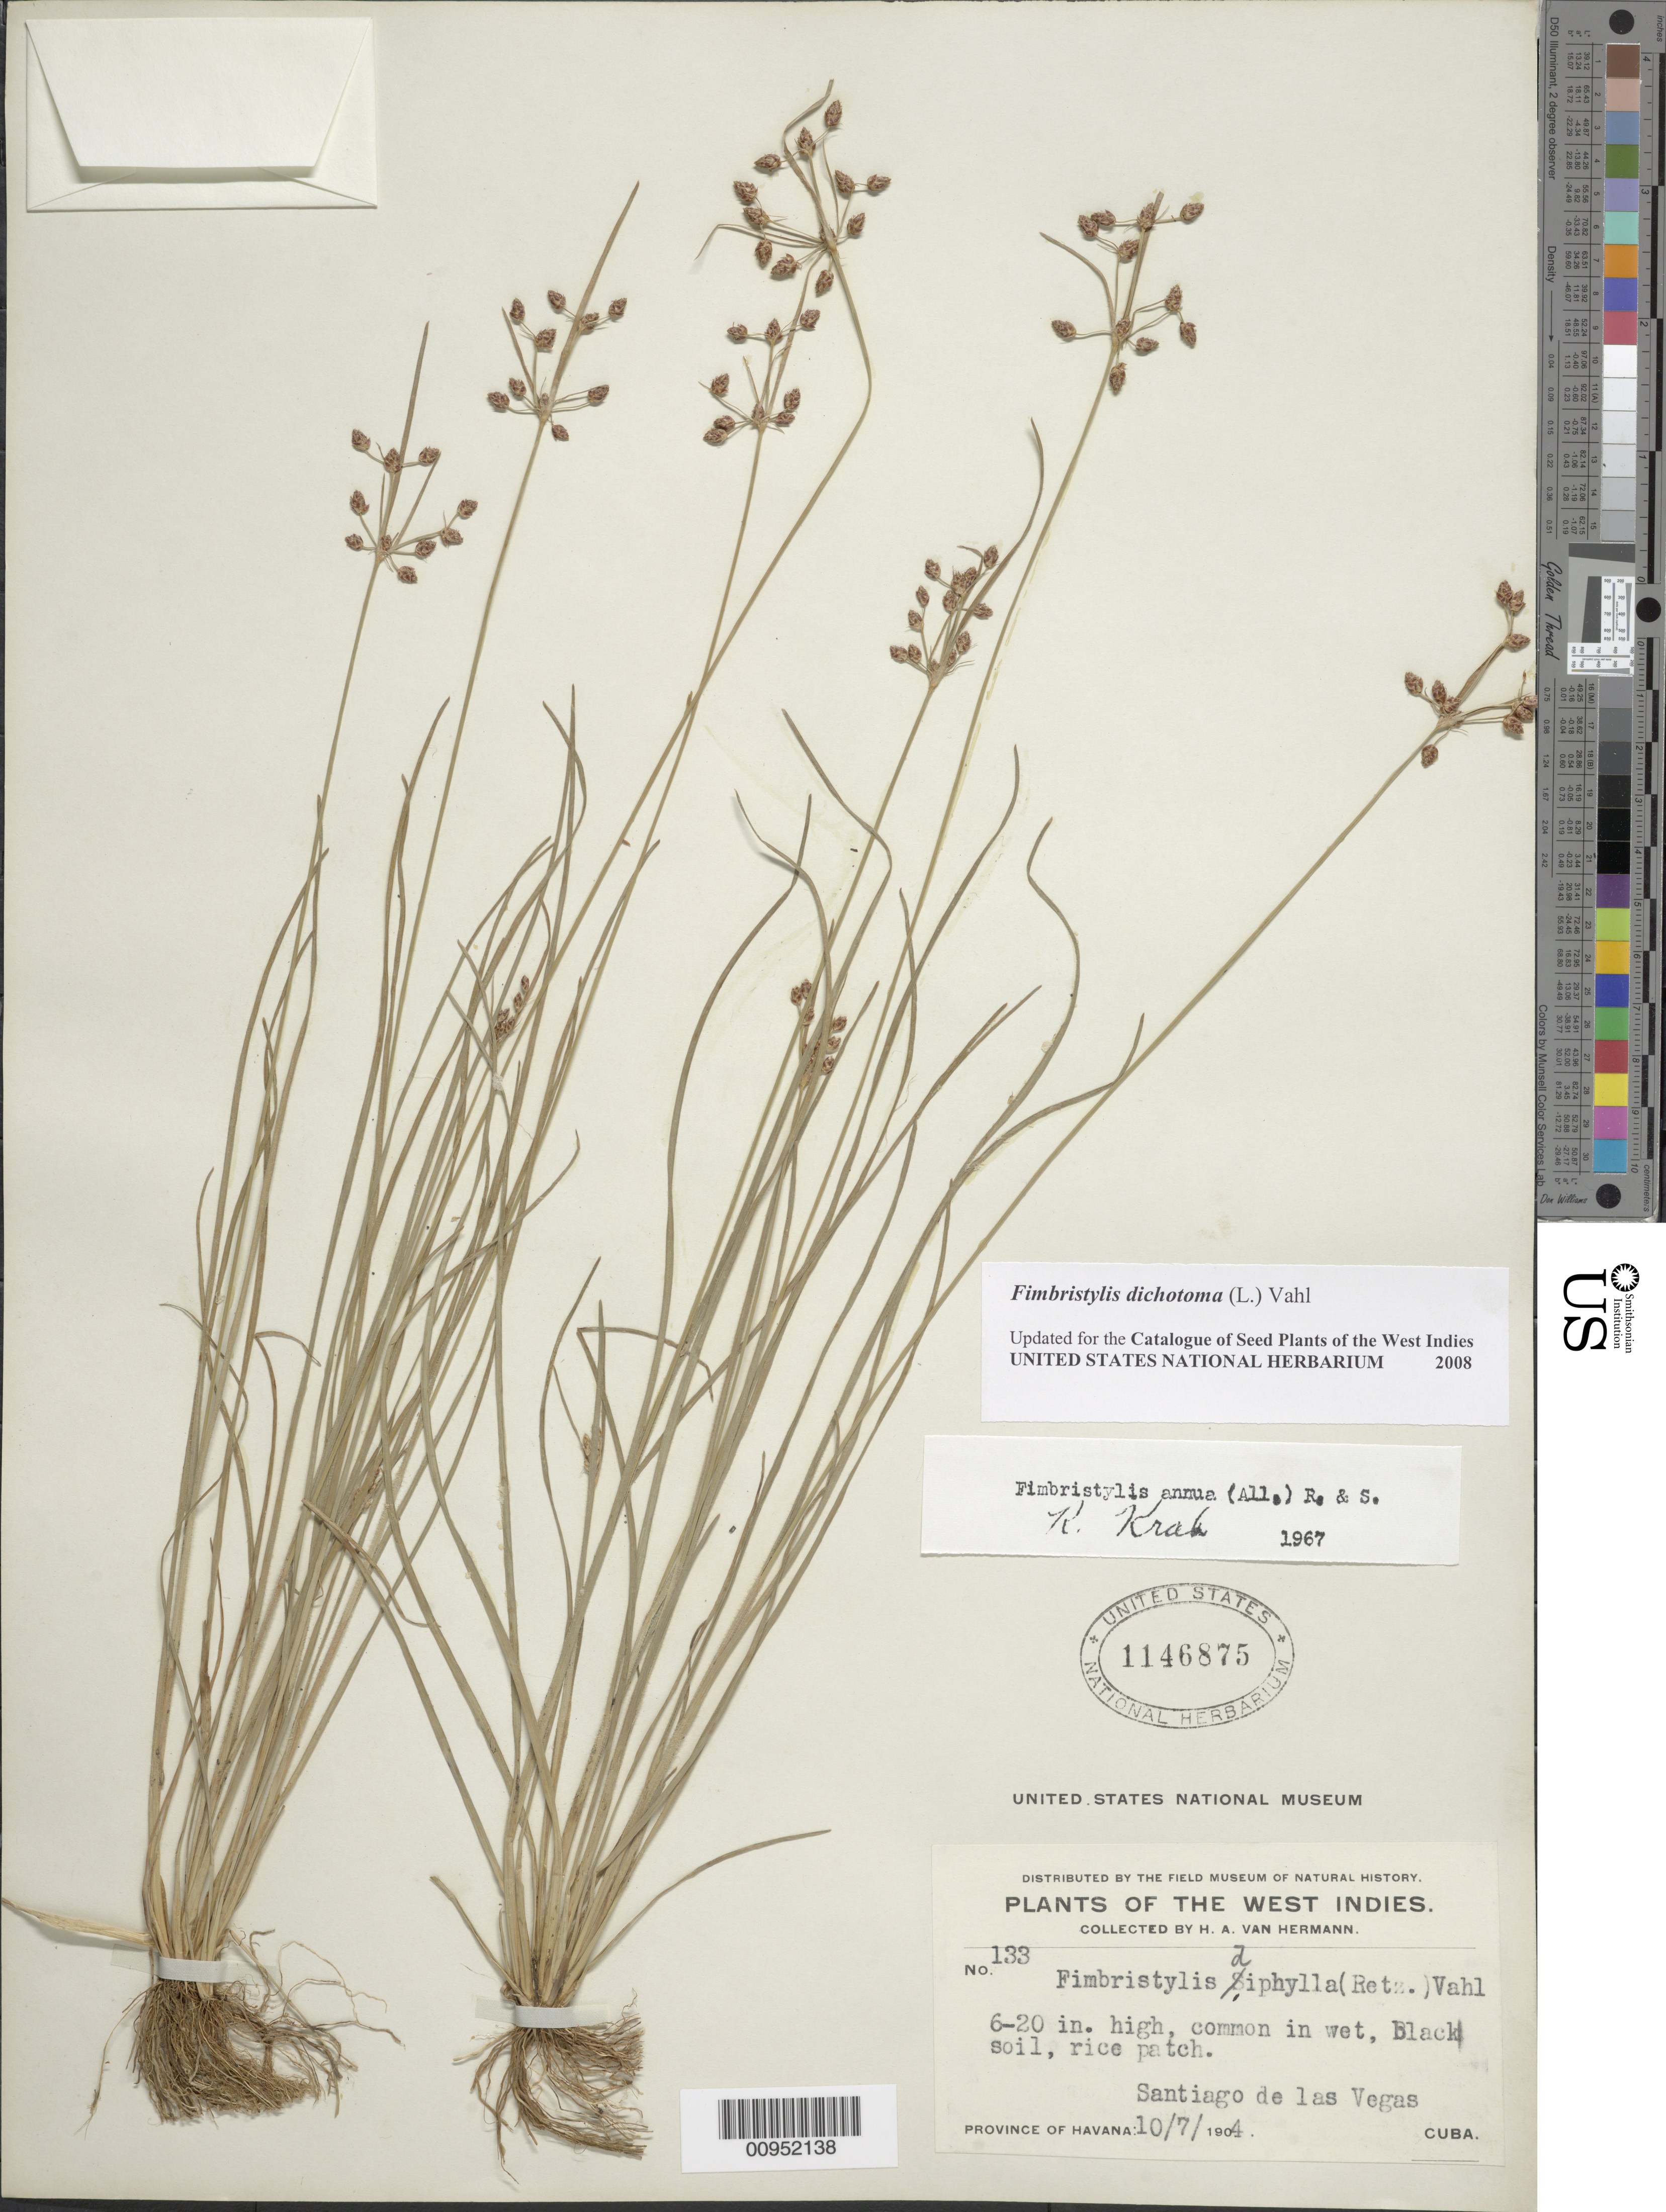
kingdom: Plantae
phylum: Tracheophyta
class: Liliopsida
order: Poales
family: Cyperaceae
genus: Fimbristylis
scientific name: Fimbristylis dichotoma subsp. dichotoma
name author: (L.) Vahl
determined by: Strong, M. T., (US), Smithsonian Institution - National Museum of Natural History (UNITED STATES)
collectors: H. A. Van Hermann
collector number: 133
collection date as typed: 10 Jul 1904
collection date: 1904-07-10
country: Cuba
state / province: La Habana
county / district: Municipio Boyeros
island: Cuba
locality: Santiago de las Vegas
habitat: In wet, black soil, rice patch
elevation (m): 97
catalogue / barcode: US 1146875